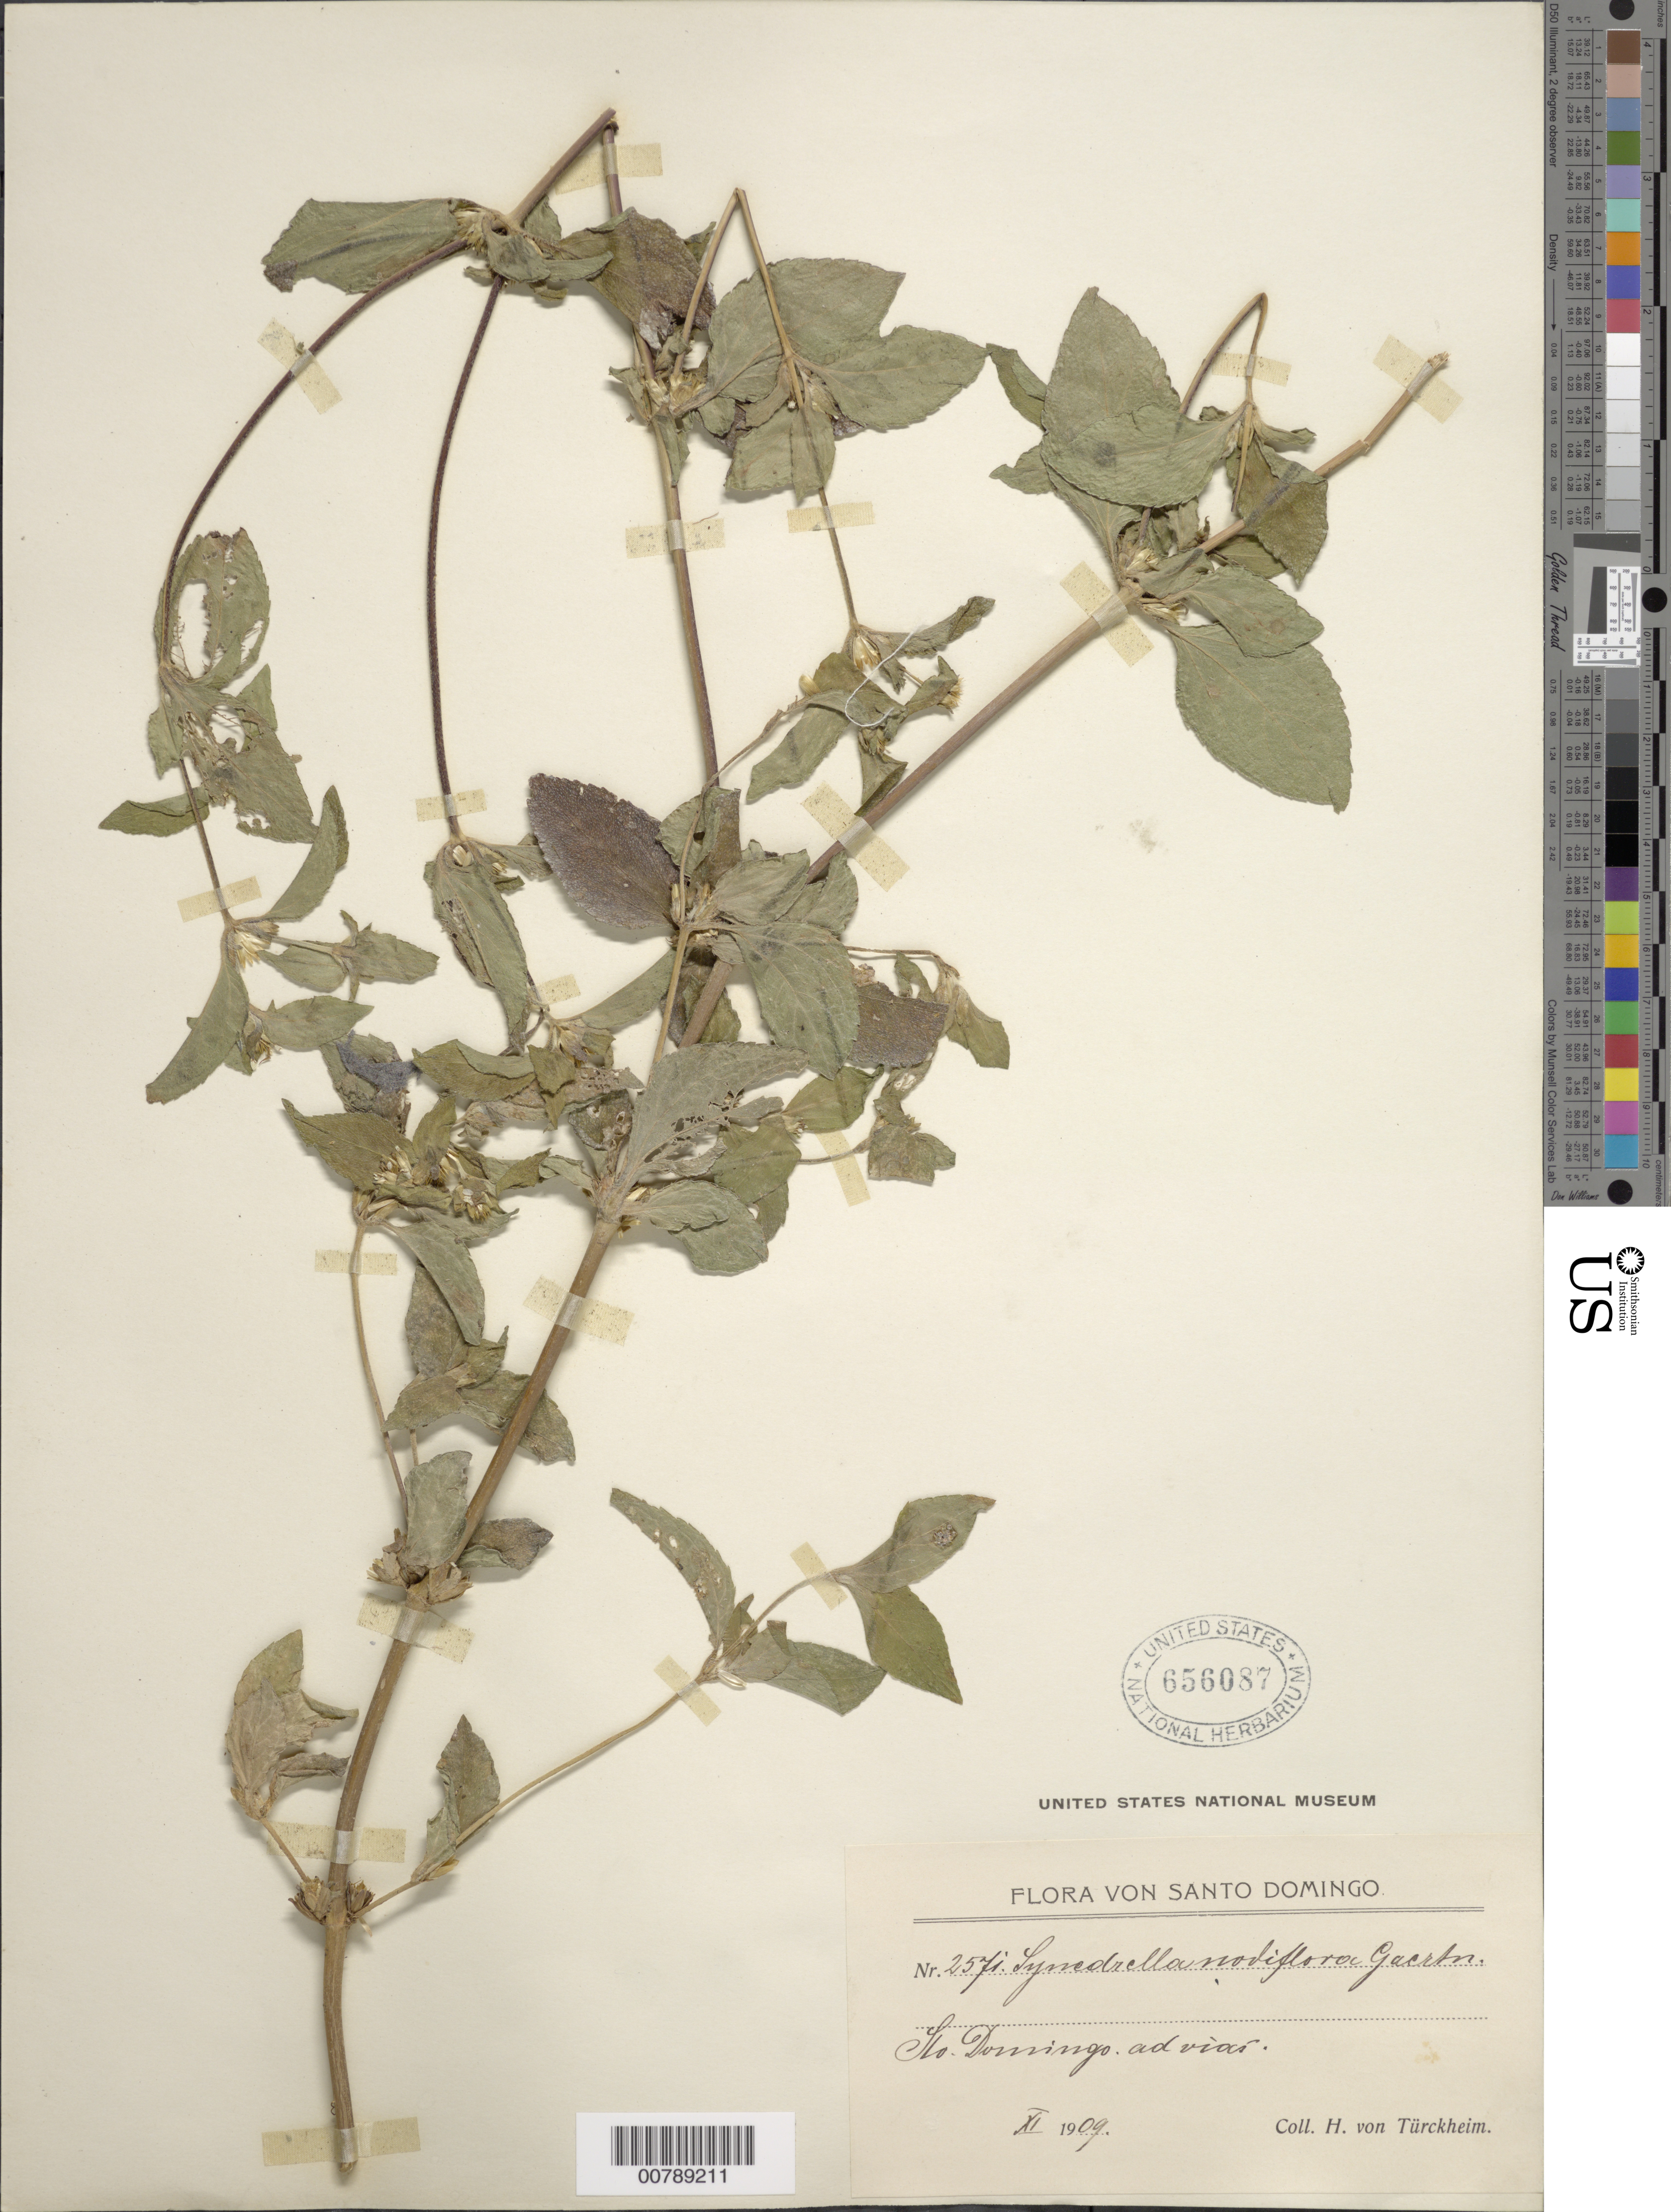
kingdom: Plantae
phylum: Tracheophyta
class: Magnoliopsida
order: Asterales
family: Asteraceae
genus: Synedrella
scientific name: Synedrella nodiflora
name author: (L.) Gaertn.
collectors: H. von Türckheim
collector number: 25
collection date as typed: Nov 1909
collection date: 1909-11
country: Dominican Republic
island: Hispaniola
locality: Santo Domingo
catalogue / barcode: US 656087